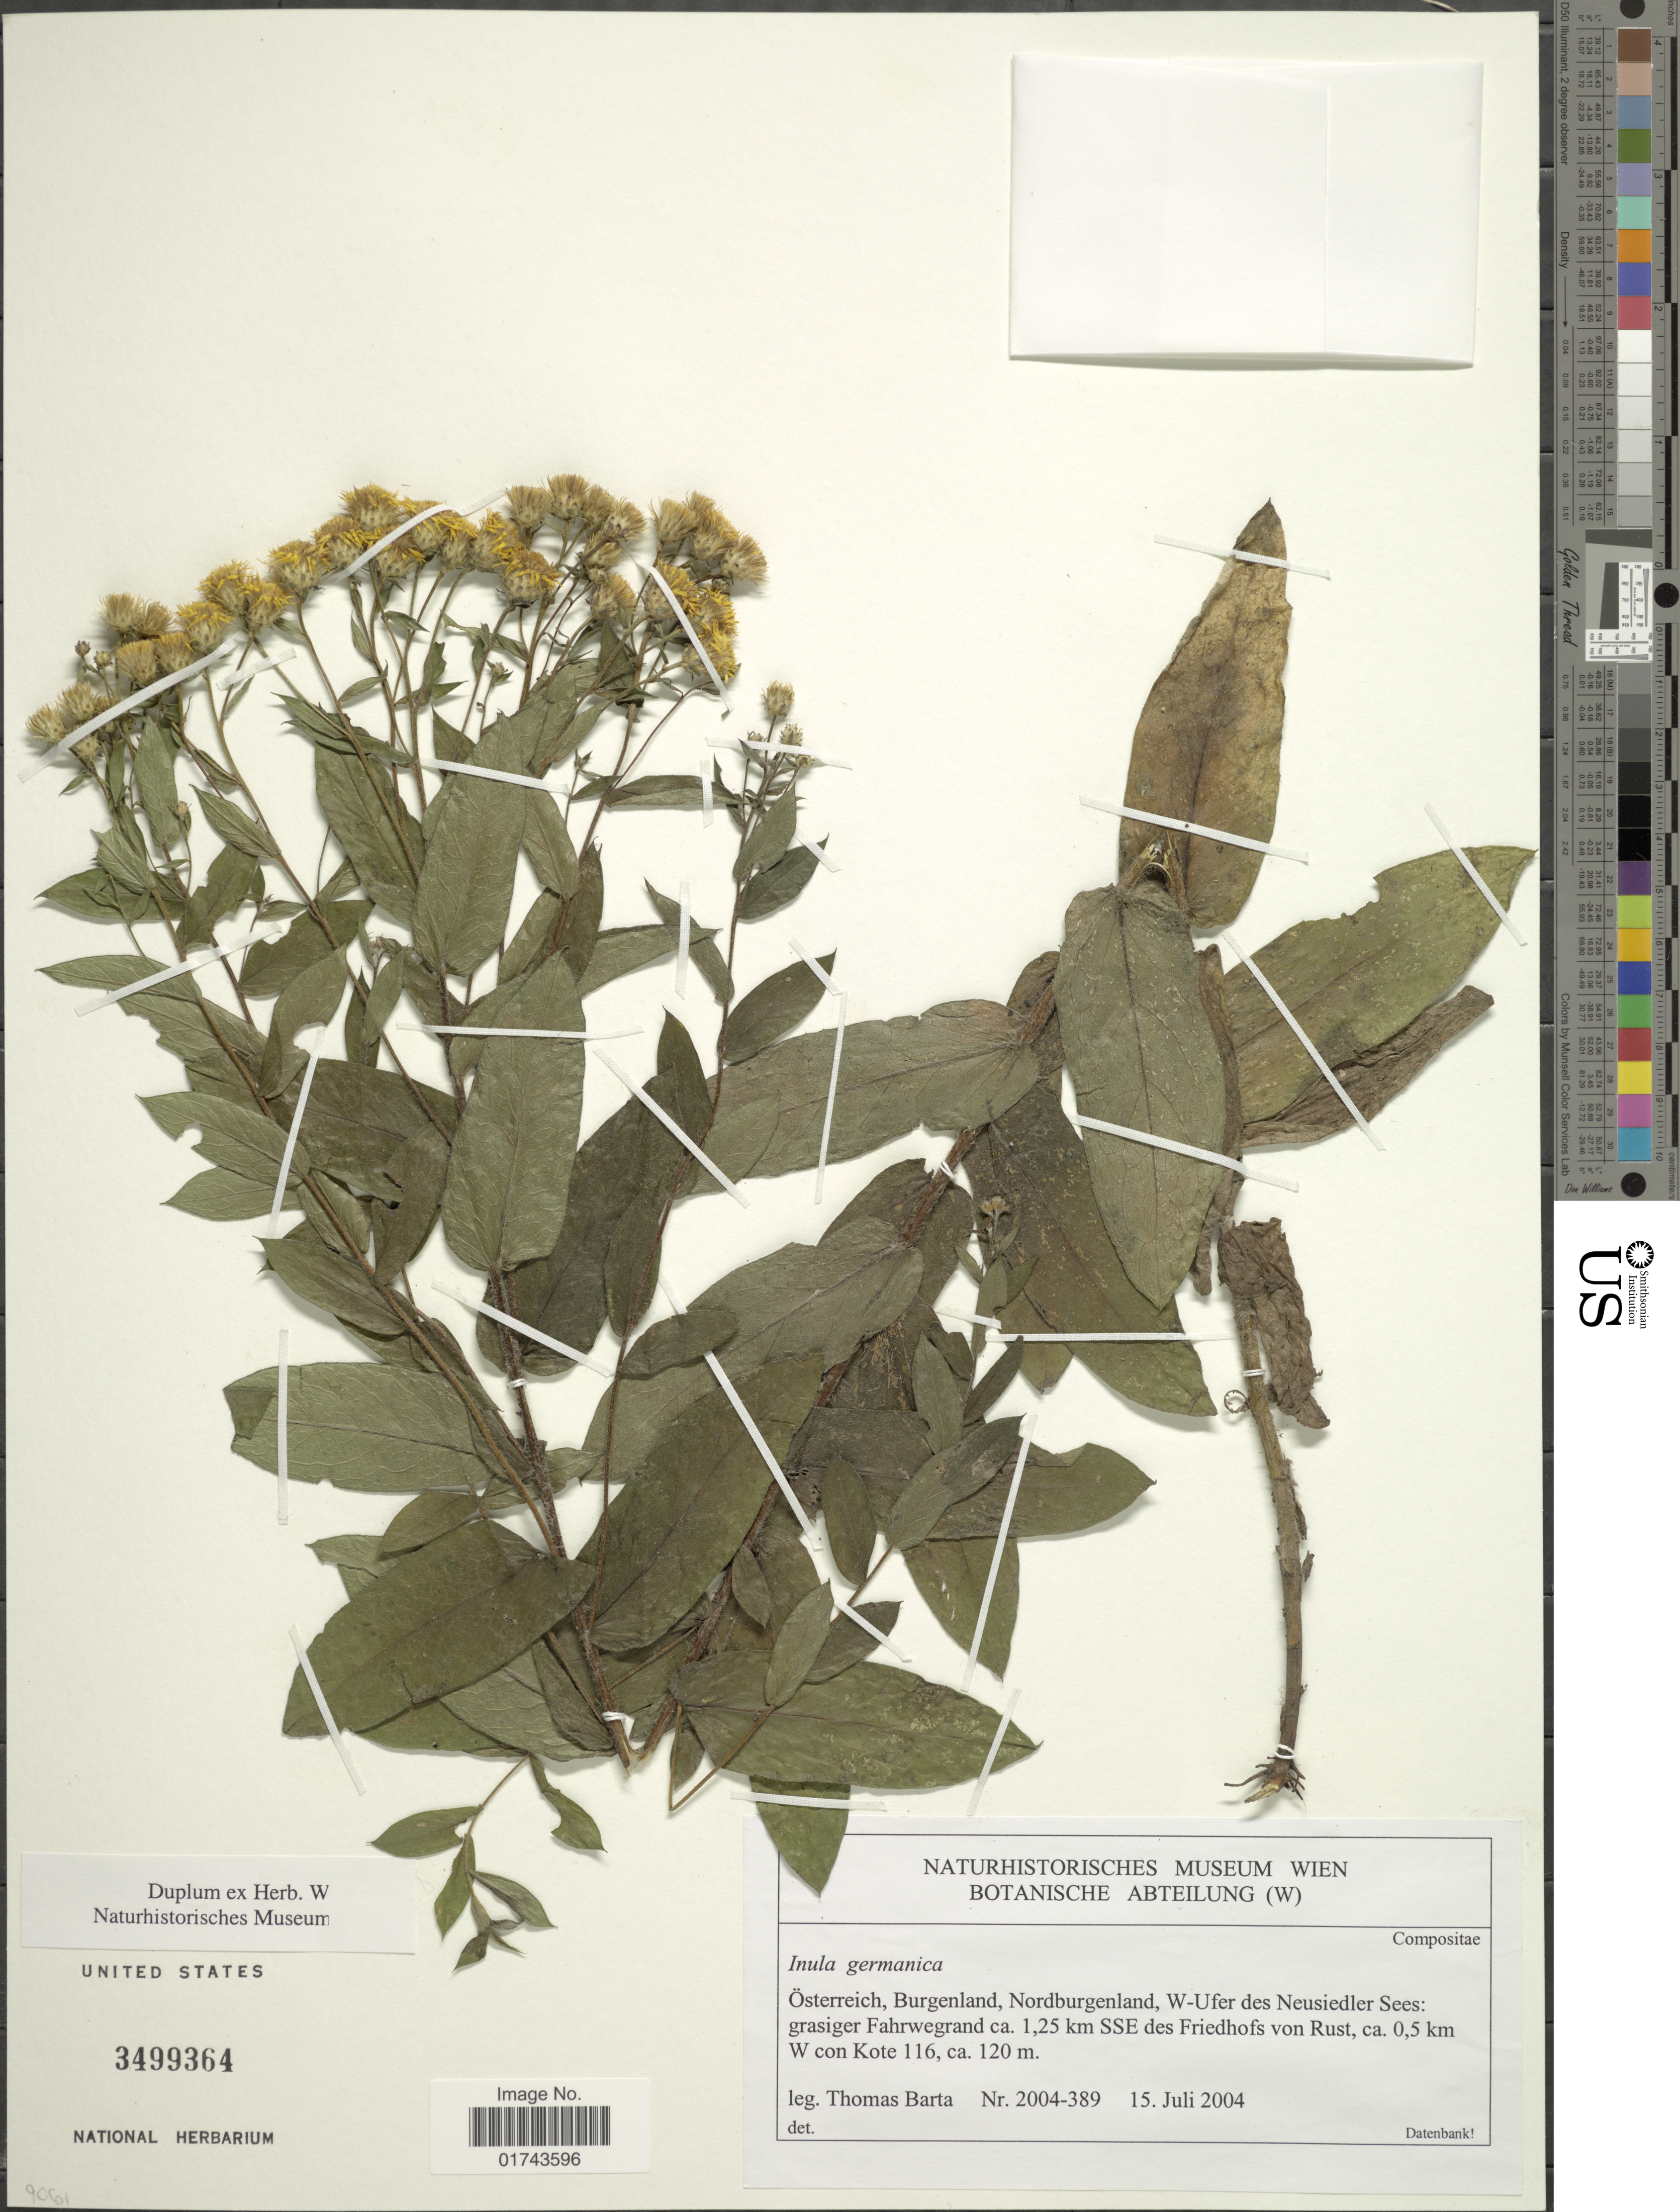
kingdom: Plantae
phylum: Tracheophyta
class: Magnoliopsida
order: Asterales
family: Asteraceae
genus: Inula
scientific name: Inula germanica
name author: L.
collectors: T. Barta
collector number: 2004-389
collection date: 2004-07-15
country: Austria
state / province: Burgenland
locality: Osterreich, Nordburgenland, W-Ufer des Neusiedler Sees: grasiger Fahrwegrand ca. 1.25 km SSE des Friedhofs von Rust, ca. 0.5 km W con Kote 116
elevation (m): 120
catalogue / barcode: US 3499364